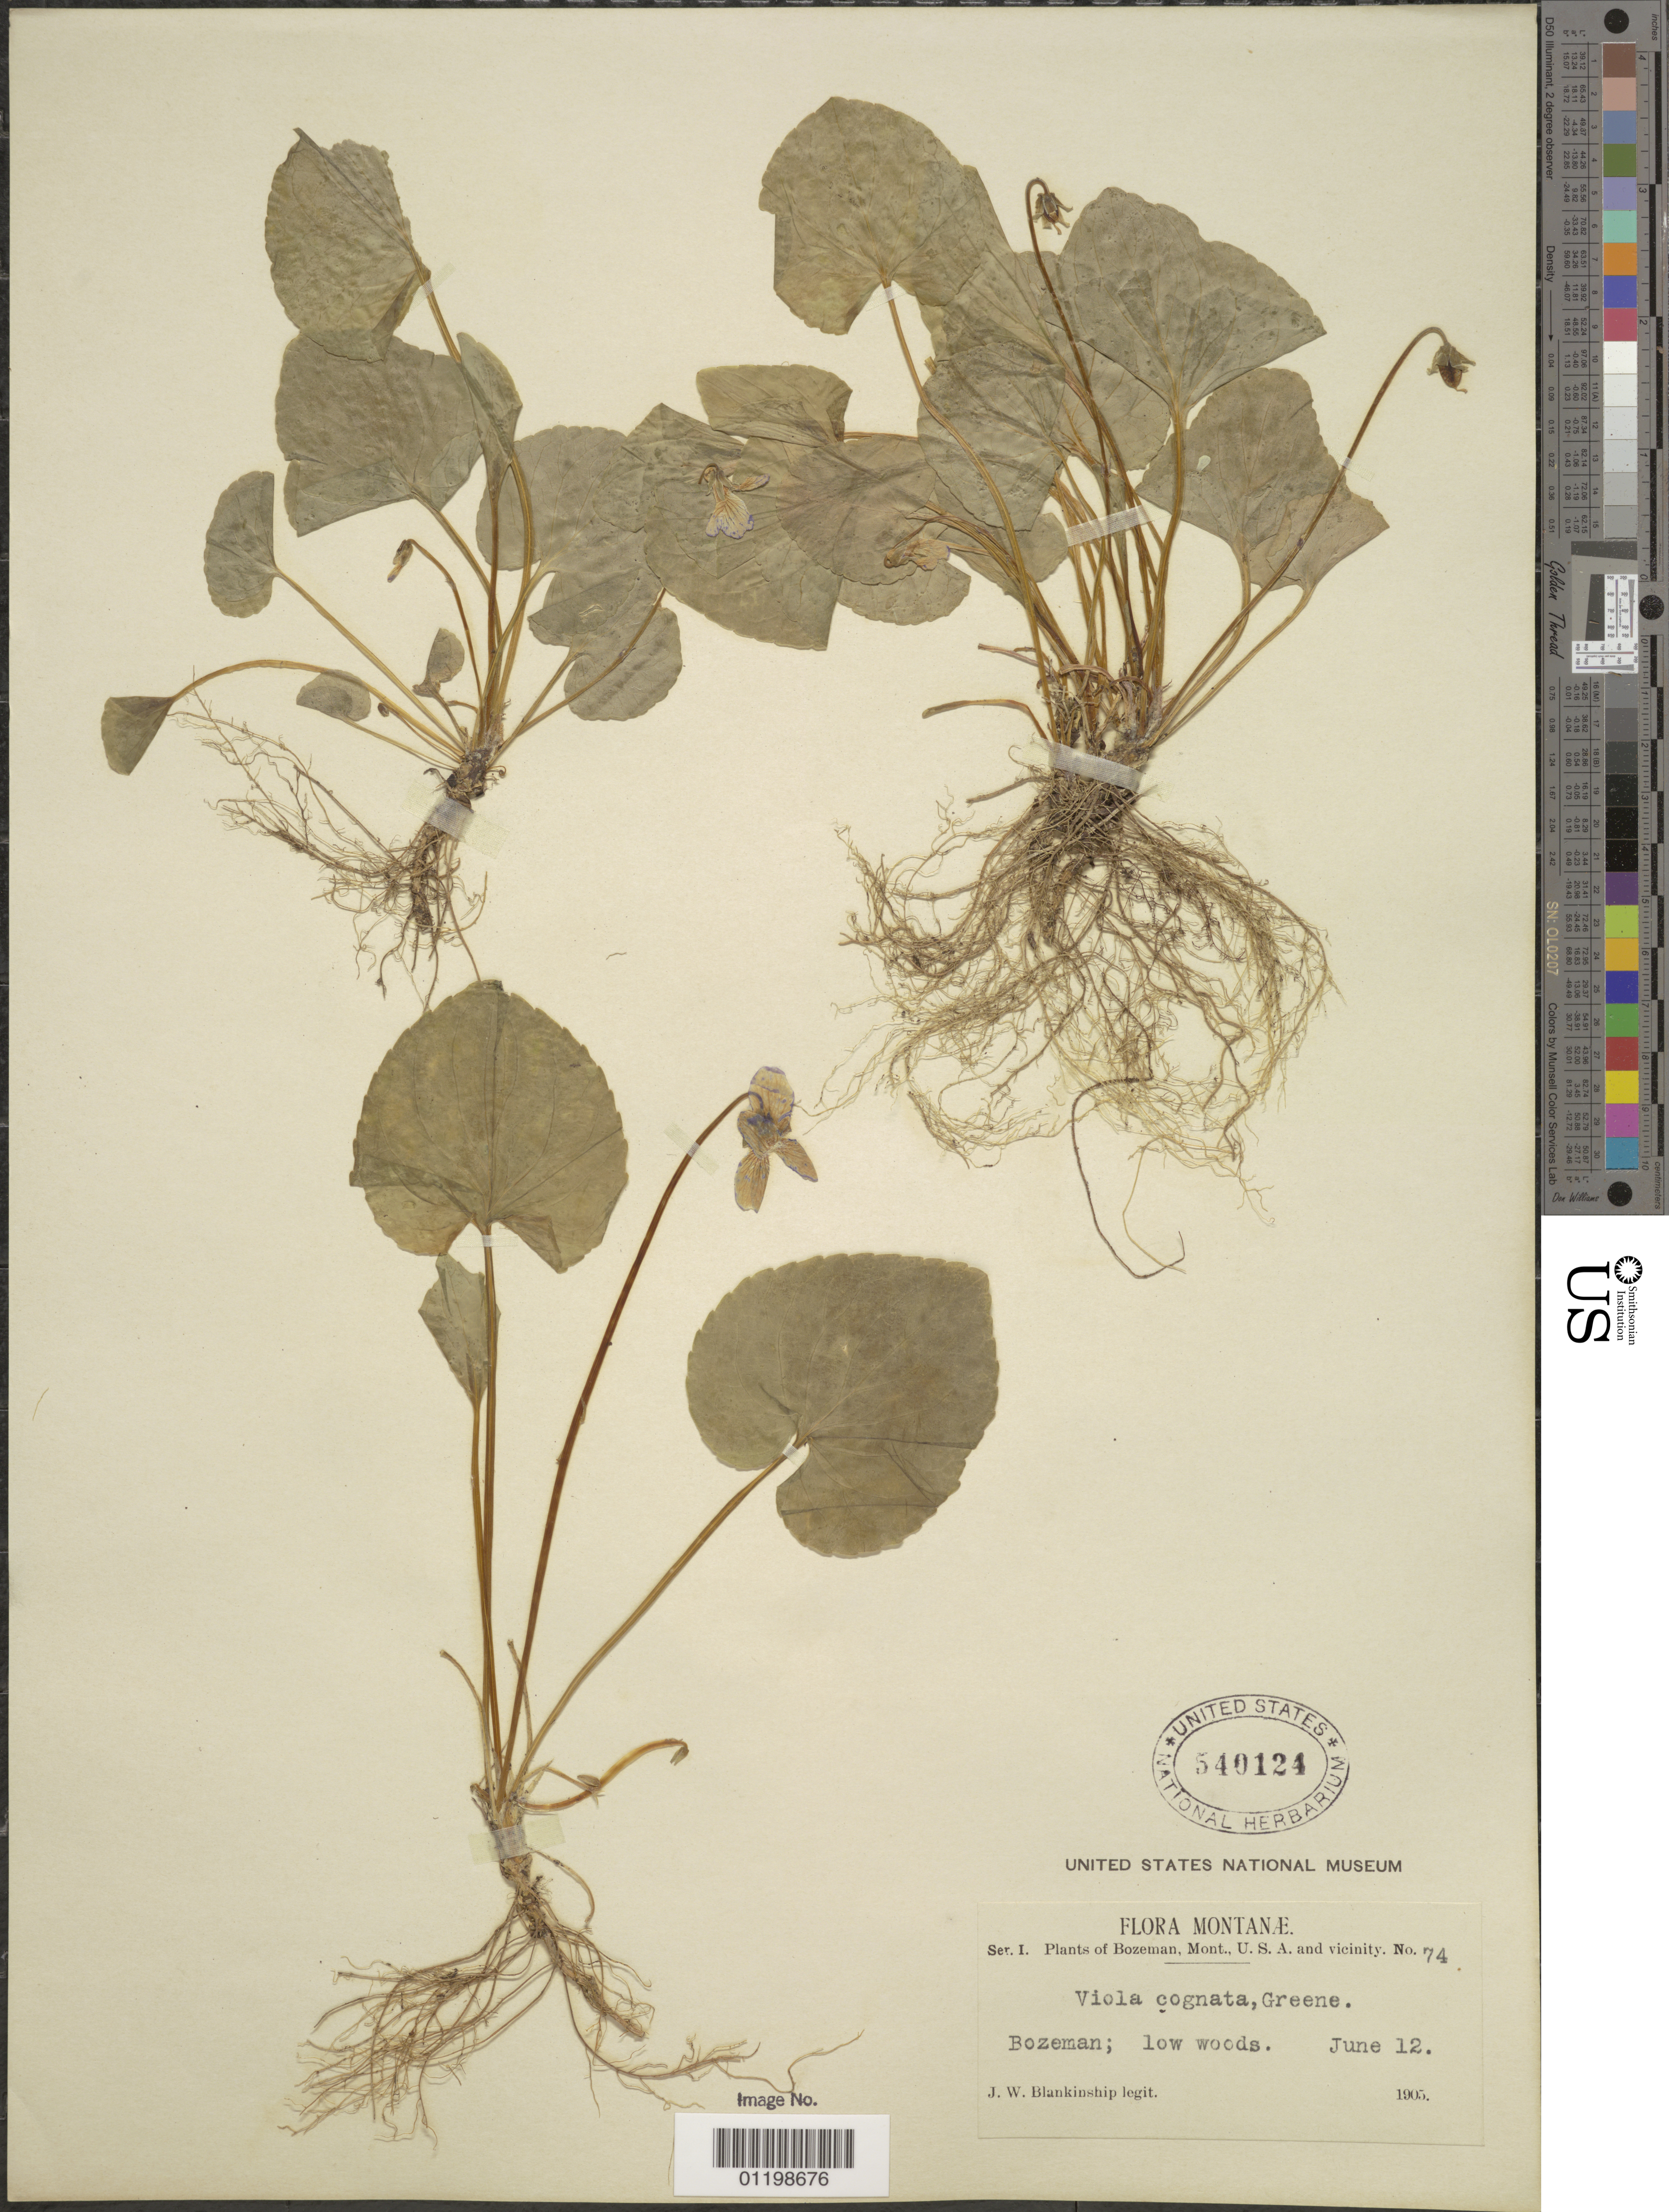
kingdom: Plantae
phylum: Tracheophyta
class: Magnoliopsida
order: Malpighiales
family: Violaceae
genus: Viola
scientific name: Viola cognata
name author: Greene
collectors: J. W. Blankinship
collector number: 74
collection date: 1905-06-12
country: United States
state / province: Montana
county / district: Gallatin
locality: Bozeman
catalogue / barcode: US 540124